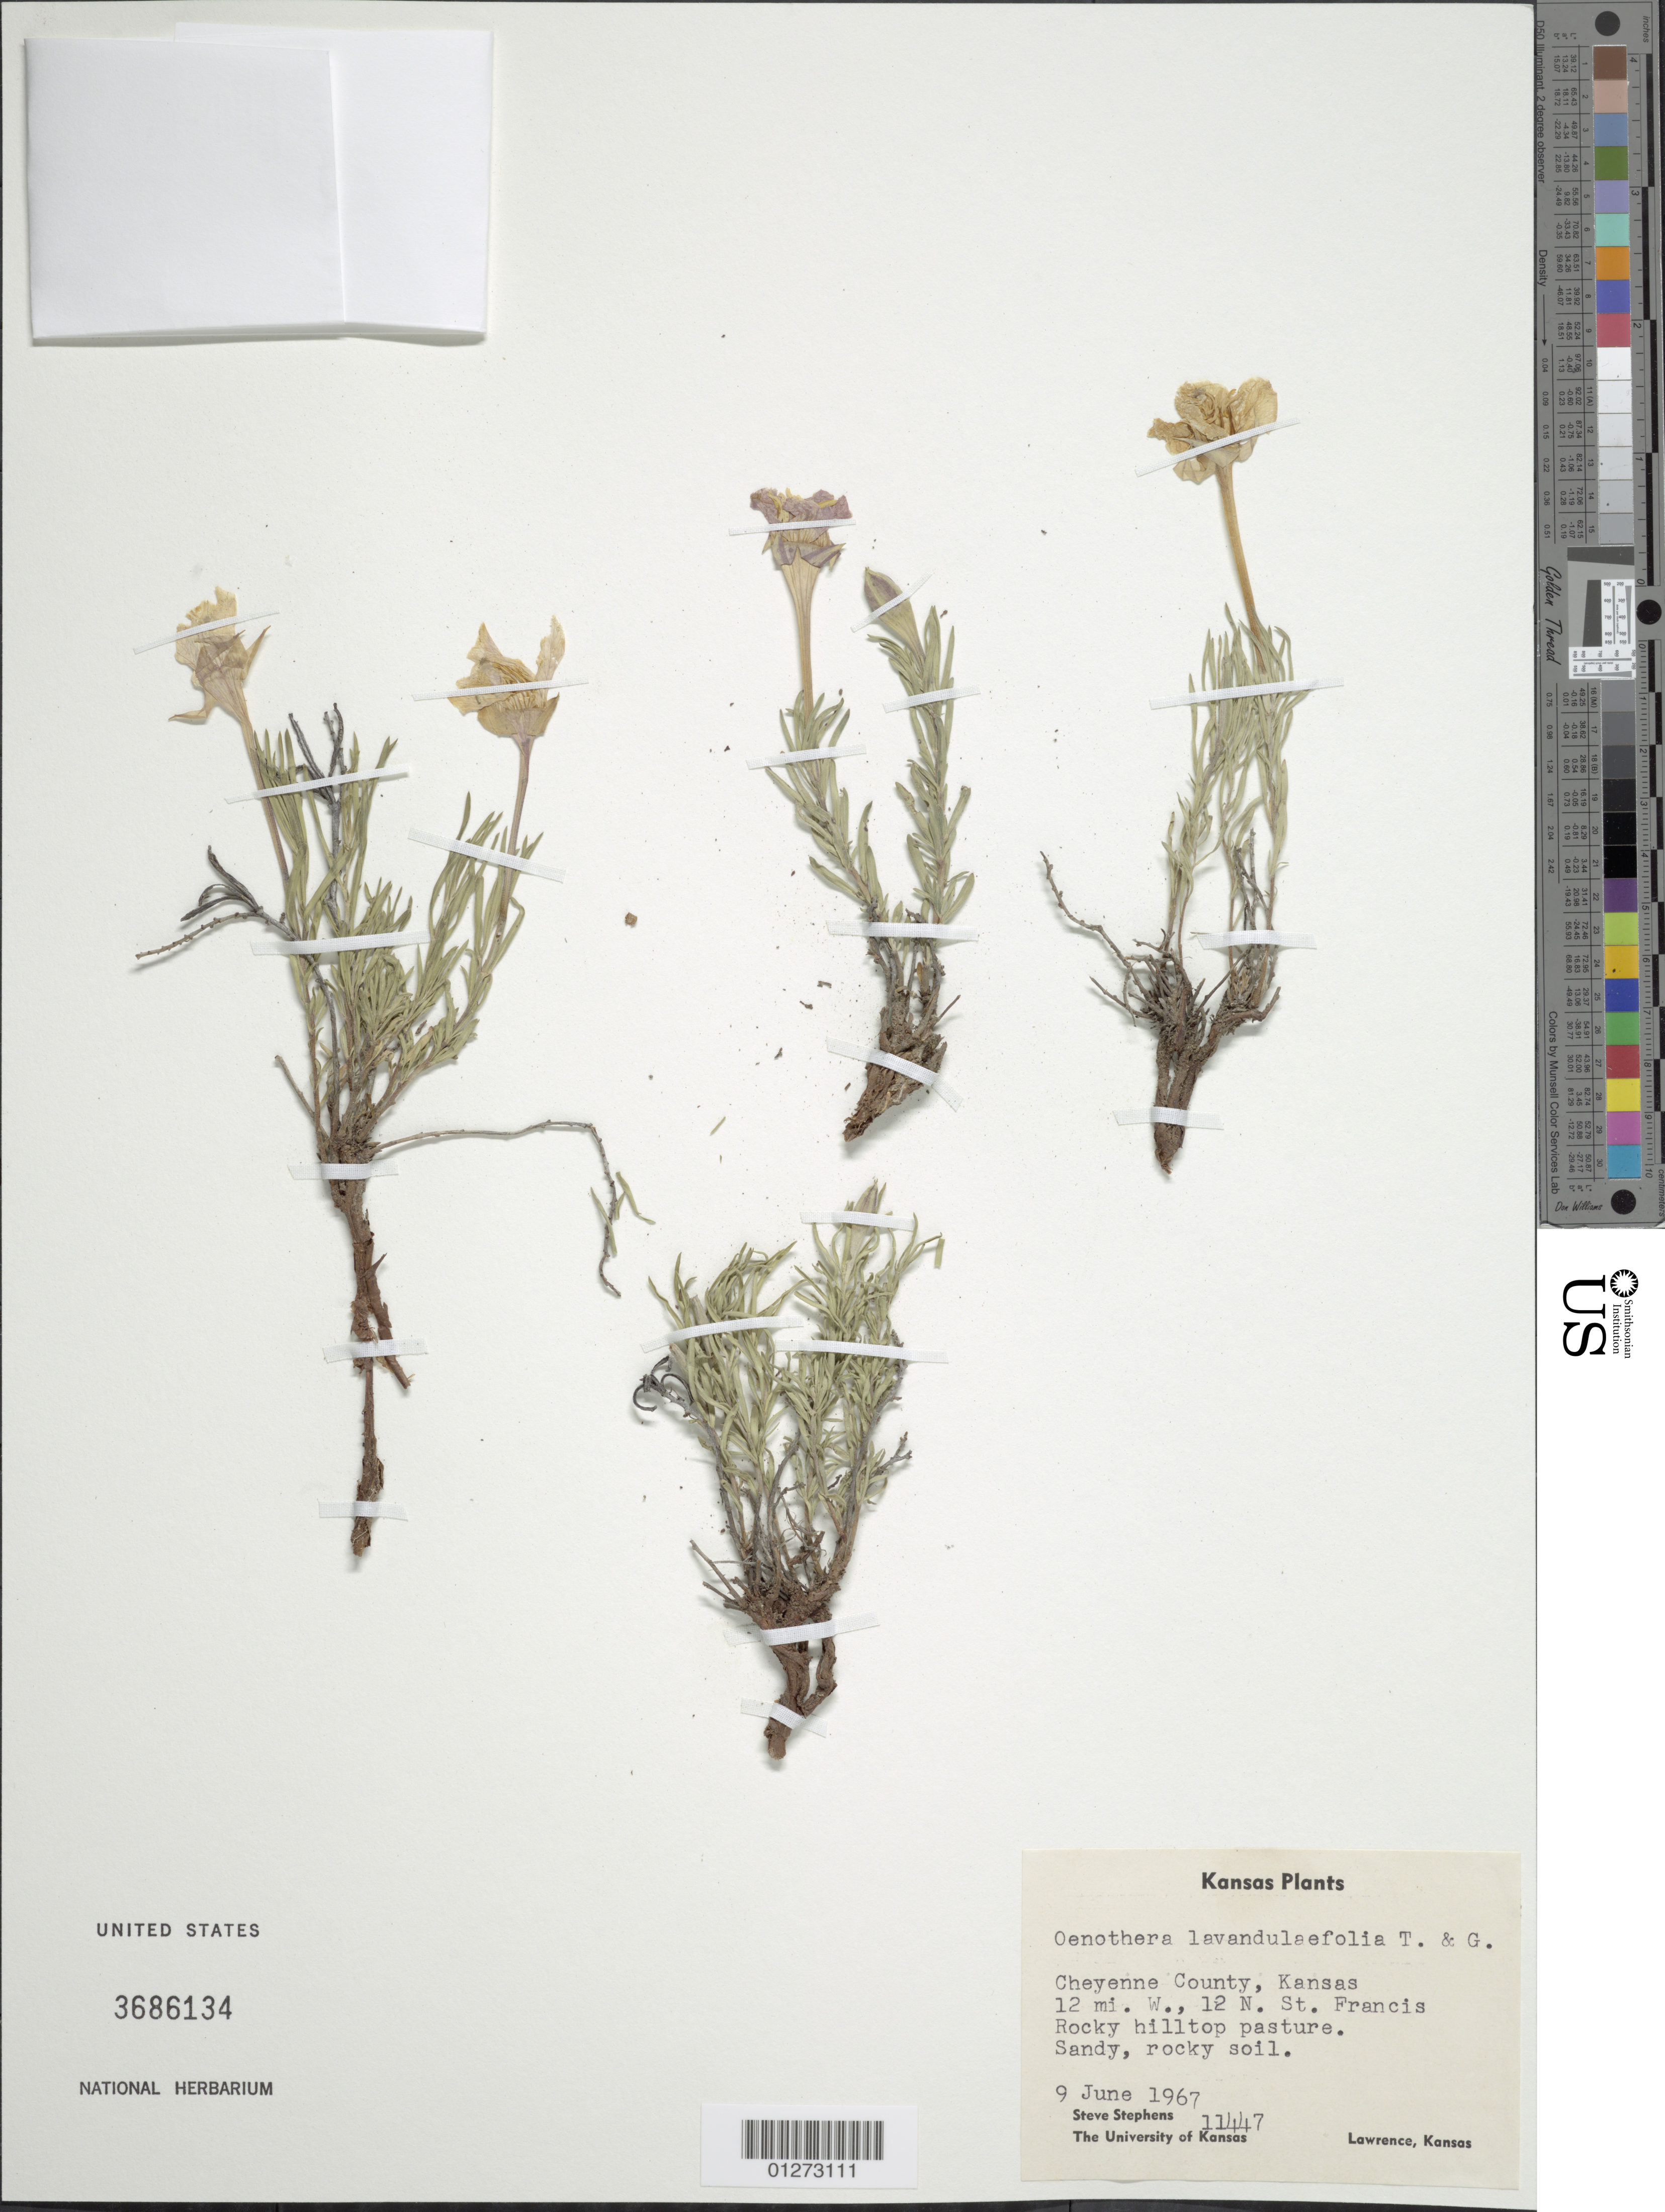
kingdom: Plantae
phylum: Tracheophyta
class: Magnoliopsida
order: Myrtales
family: Onagraceae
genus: Oenothera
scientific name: Oenothera lavandulifolia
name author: Torr. & A. Gray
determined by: Wagner, W. L., (BOT), Smithsonian Institution - National Museum of Natural History (UNITED STATES)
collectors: S. Stephens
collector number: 11447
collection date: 1967-06-09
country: United States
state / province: Kansas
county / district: Cheyenne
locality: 12 mi. W., 12 N. St. Francis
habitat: Rocky hilltop pasture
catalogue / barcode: US 3686134